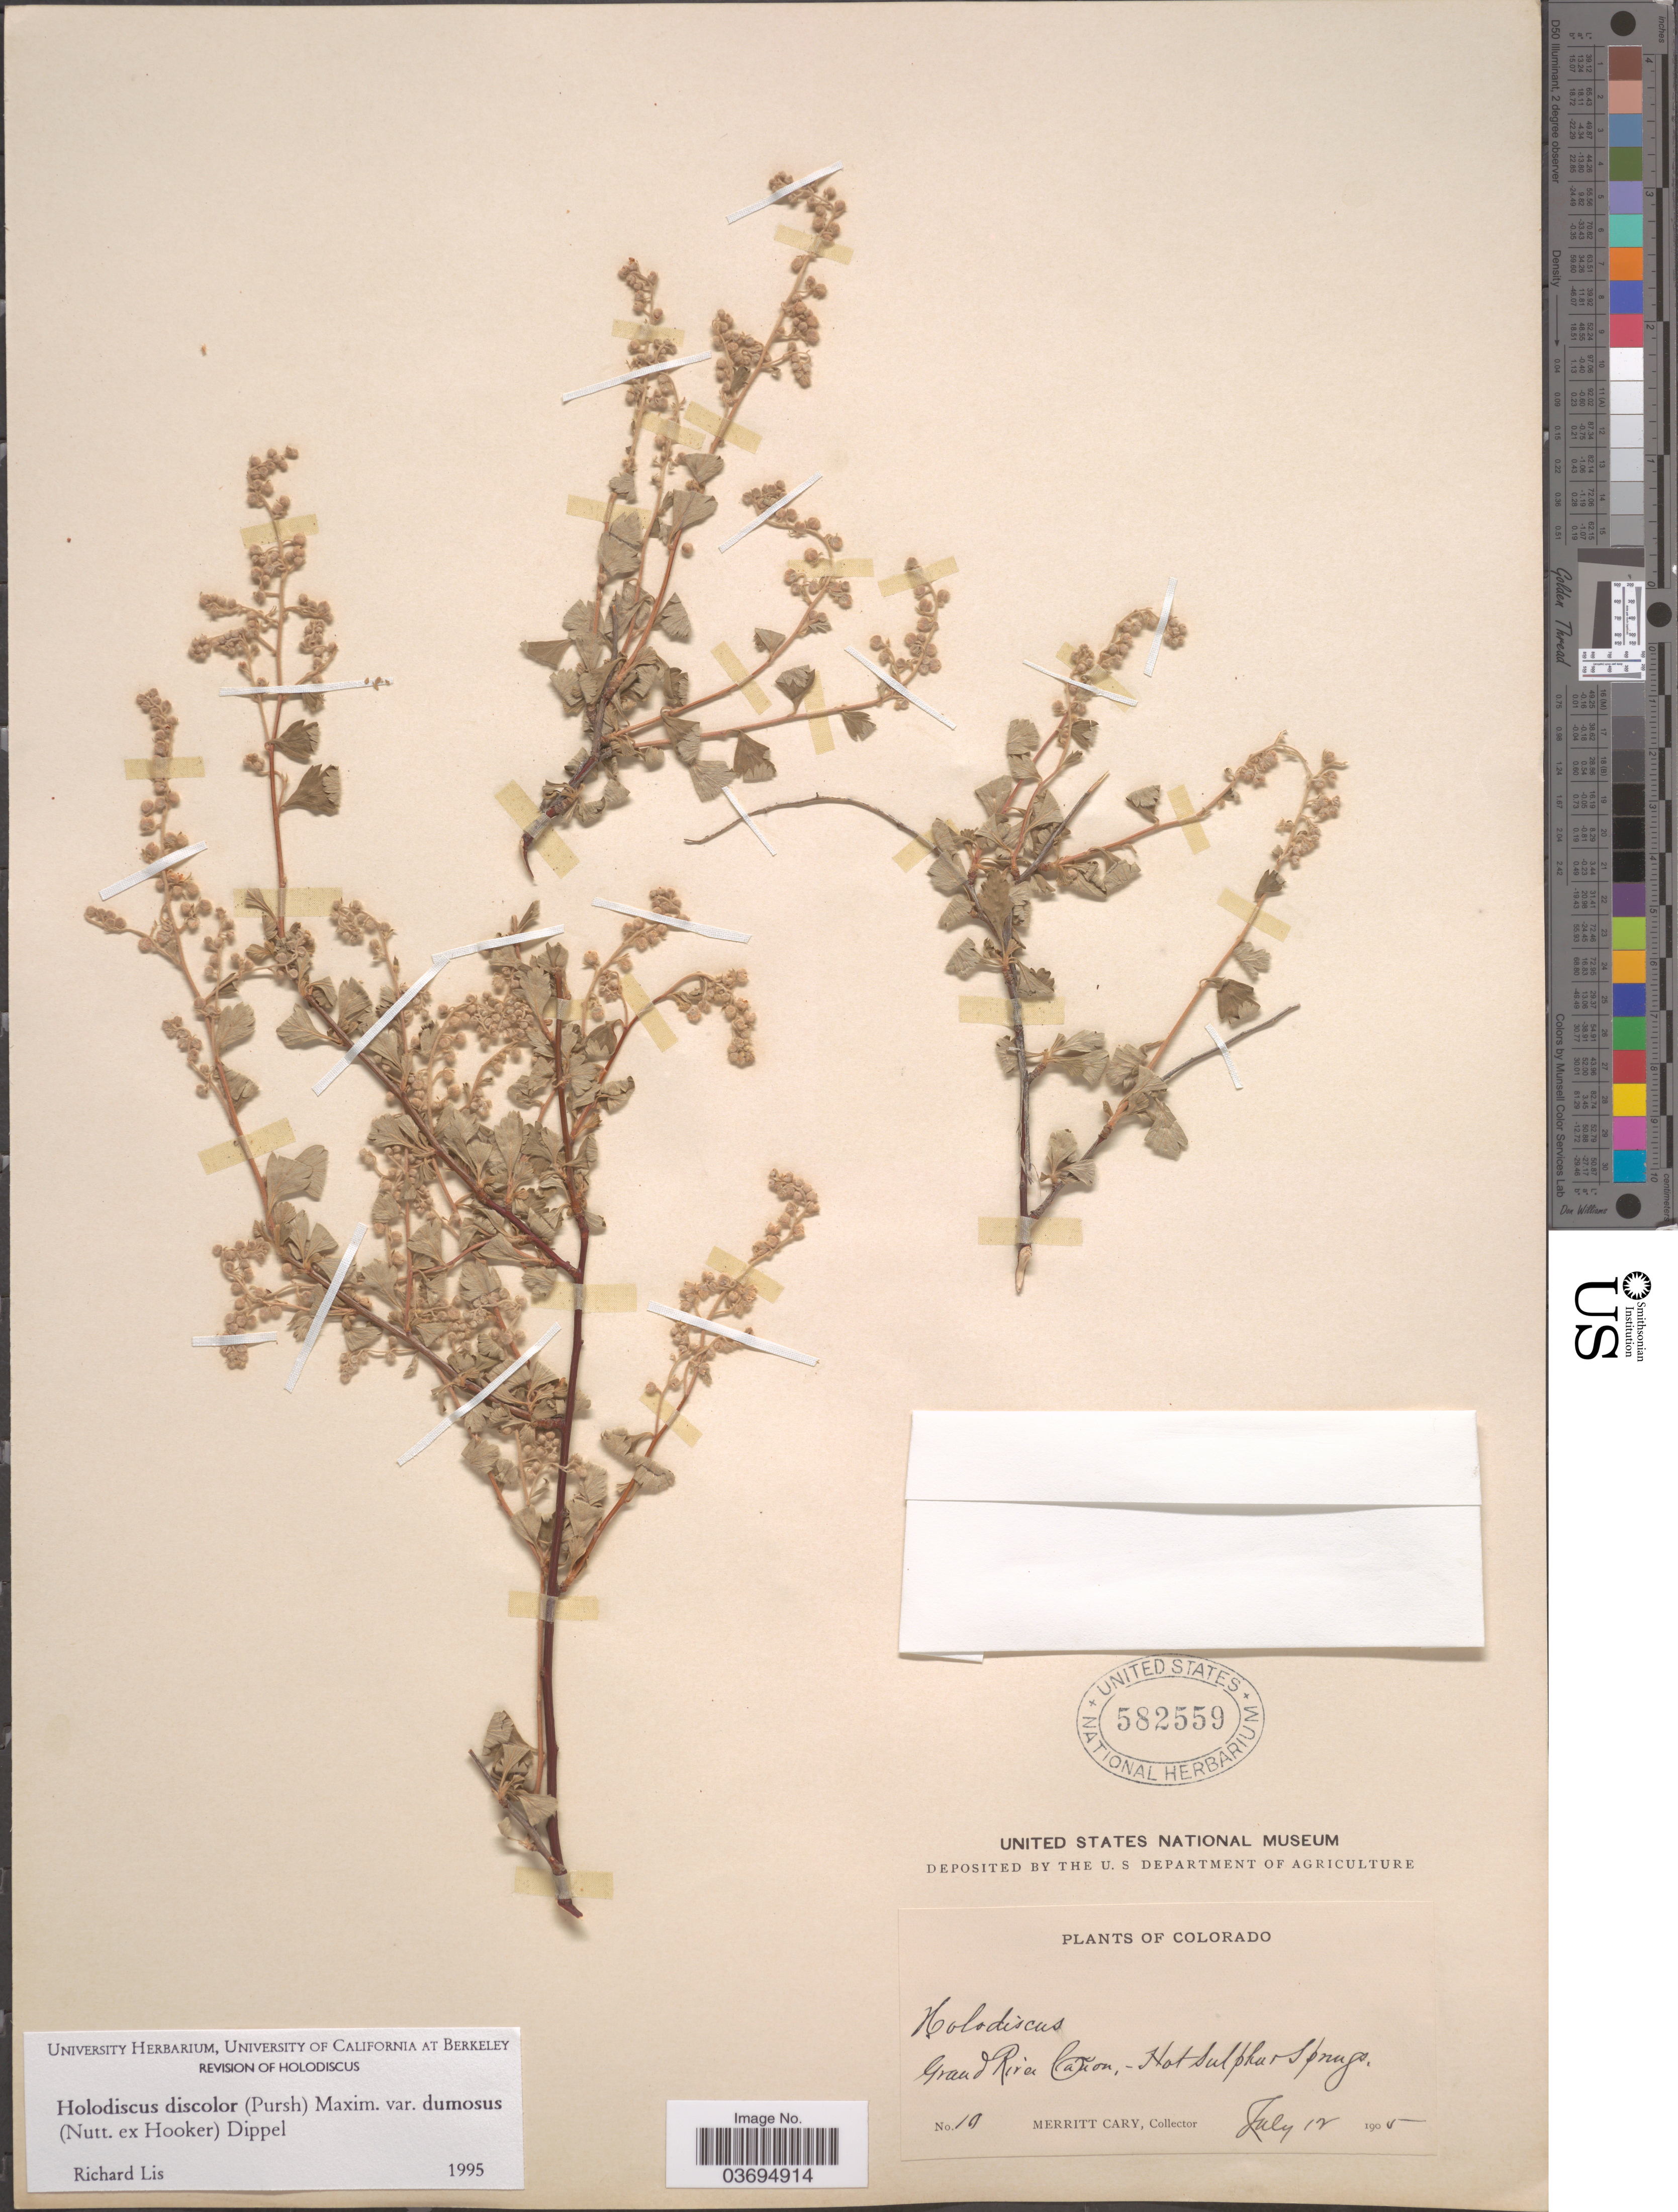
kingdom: Plantae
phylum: Tracheophyta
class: Magnoliopsida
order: Rosales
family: Rosaceae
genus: Holodiscus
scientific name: Holodiscus discolor var. dumosus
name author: Maxim. ex J.M. Coult.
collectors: C. Merritt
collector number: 10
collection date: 1905-07-12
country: United States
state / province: Colorado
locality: Grand River Cañon, Hot Sulphur Springs.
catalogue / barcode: US 582559